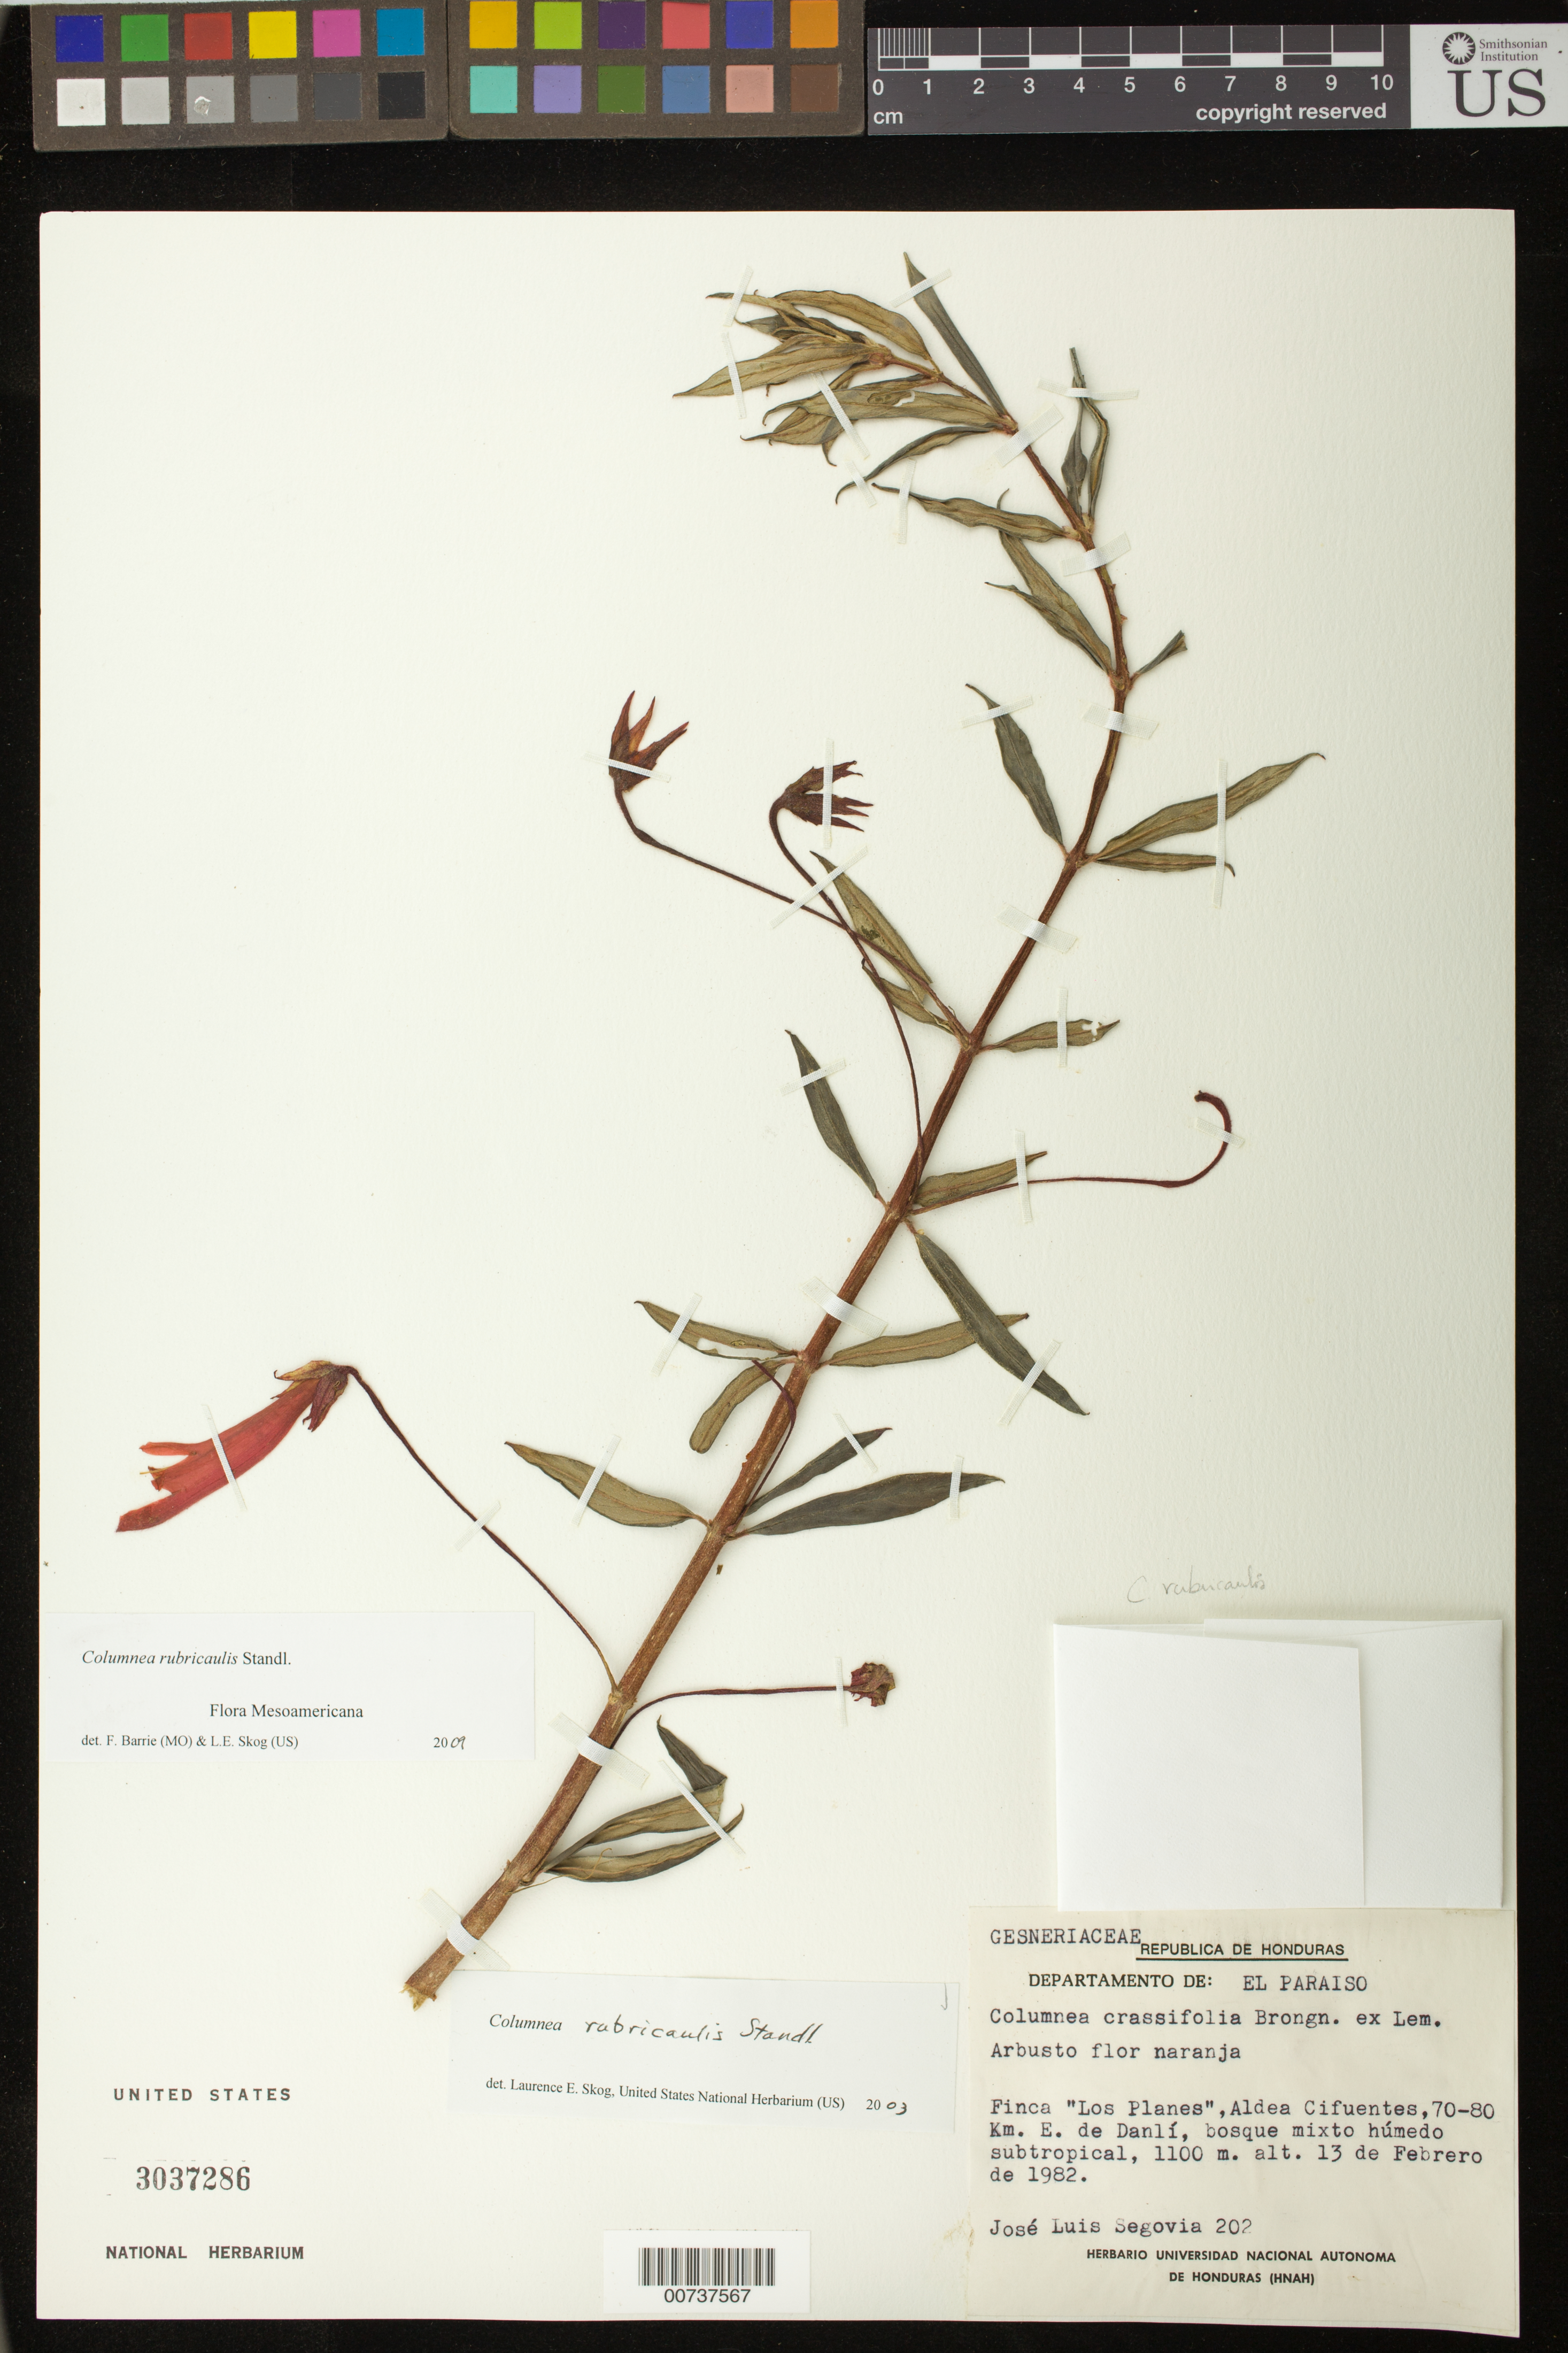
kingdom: Plantae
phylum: Tracheophyta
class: Magnoliopsida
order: Lamiales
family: Gesneriaceae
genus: Columnea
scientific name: Columnea rubricaulis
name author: Standl.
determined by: Skog, Laurence E.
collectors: J. Segovia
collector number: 202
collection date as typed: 13 Feb 1982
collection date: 1982-02-13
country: Honduras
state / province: El Paraíso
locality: Finca "Los Planes", Aldea Cifuentes, 70-80 km E de Danlí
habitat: Bosque mixto húmedo subtropical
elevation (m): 1100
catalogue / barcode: US 3037286